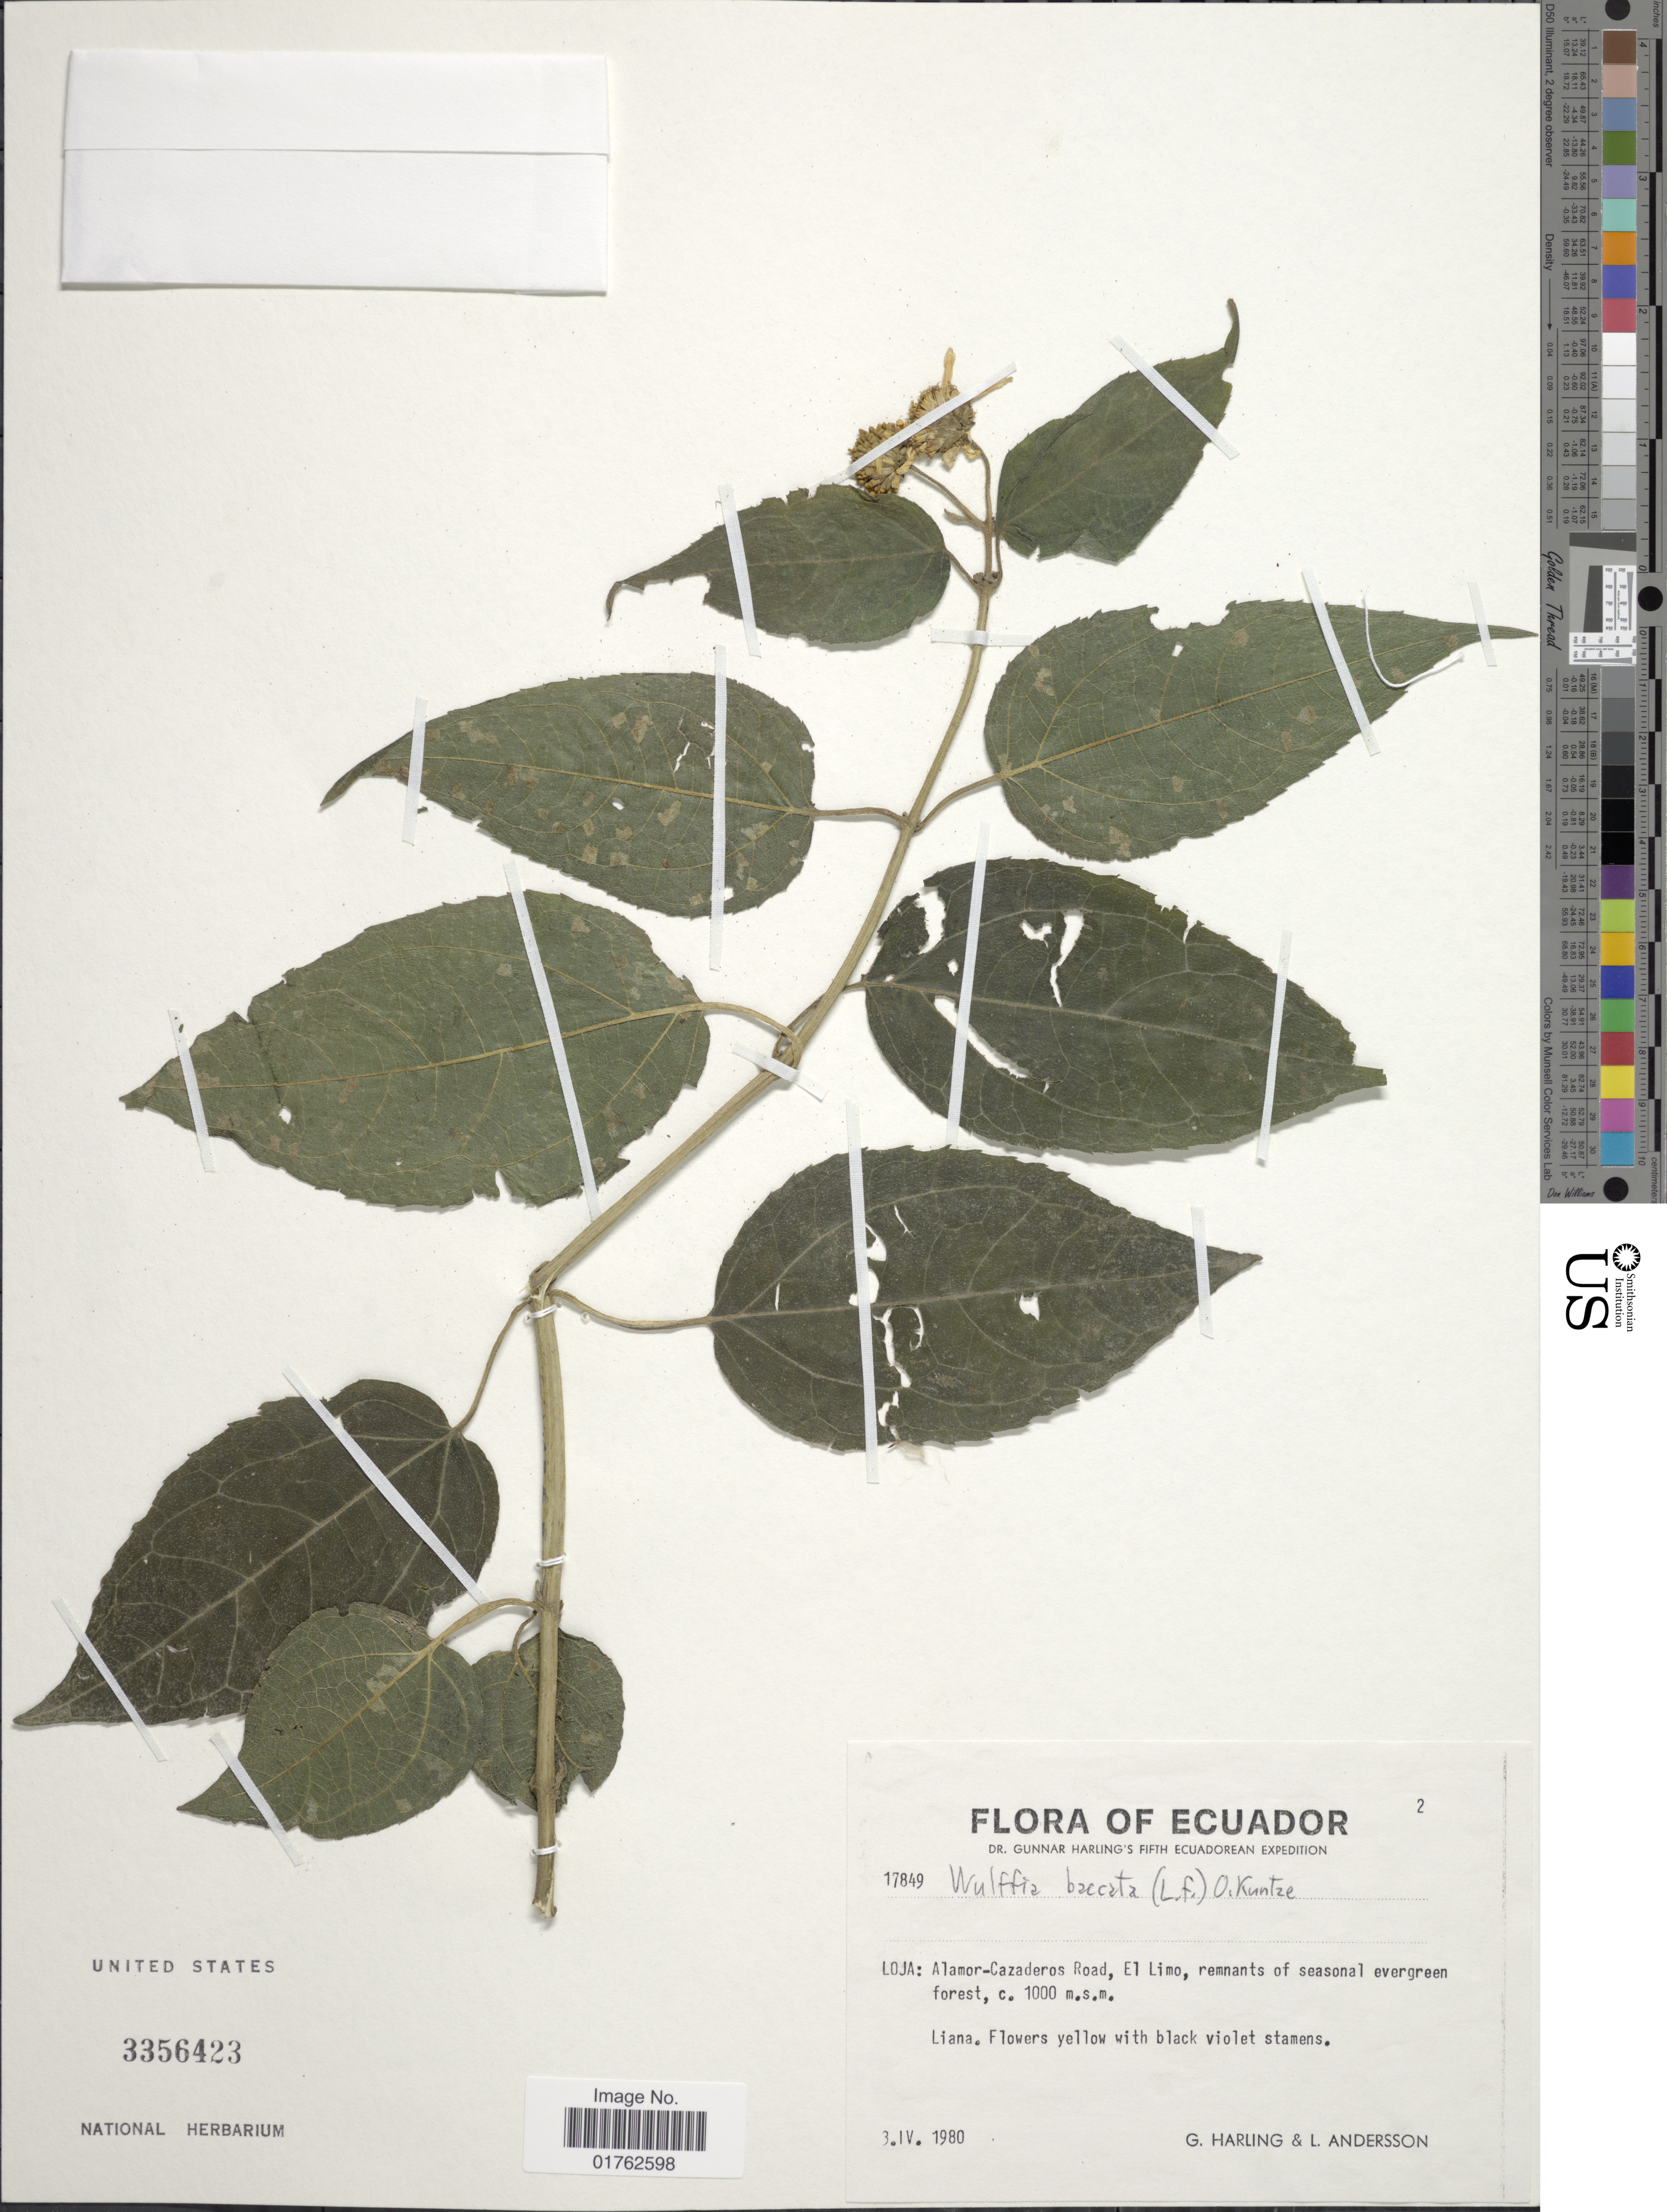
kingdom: Plantae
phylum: Tracheophyta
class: Magnoliopsida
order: Asterales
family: Asteraceae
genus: Wulffia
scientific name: Wulffia baccata var. discoidea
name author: S.F. Blake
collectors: G. Harling & L. Andersson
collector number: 17849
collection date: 1980-04-03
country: Ecuador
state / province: Loja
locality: Alamor-Cazaderos Road, El limo, remnant of seasonal evergreen forest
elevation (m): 1000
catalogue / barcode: US 3356423